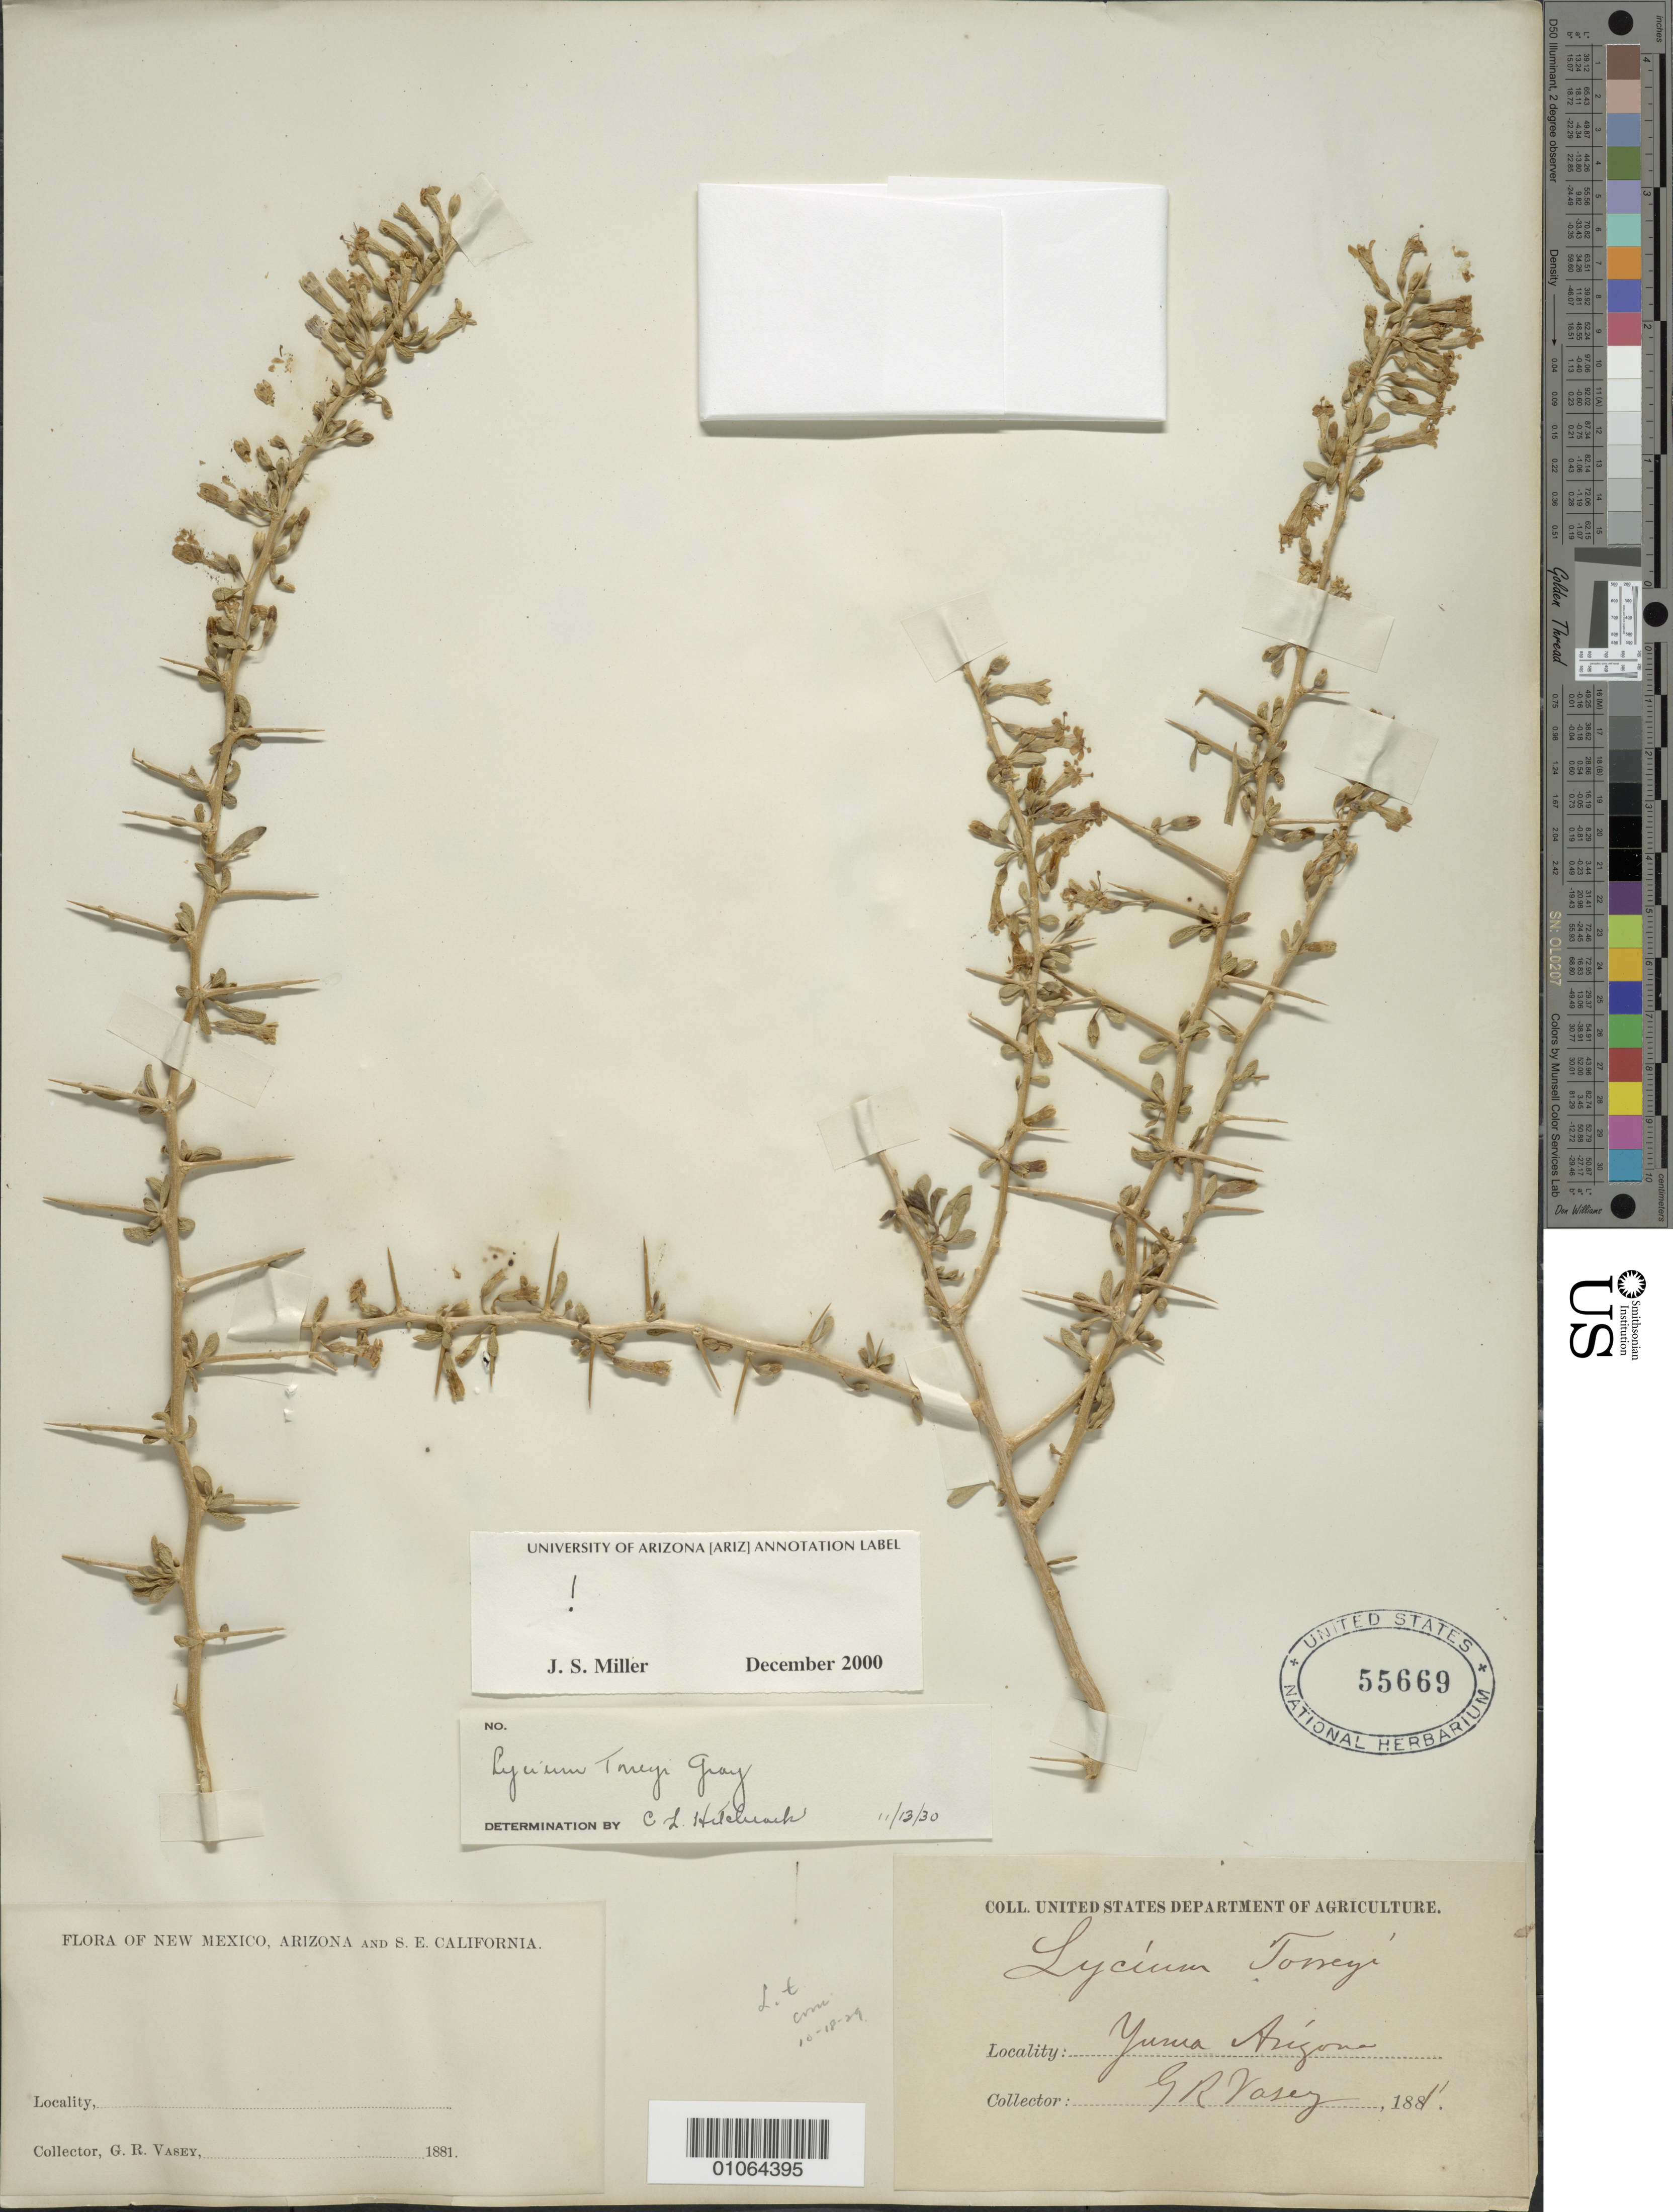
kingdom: Plantae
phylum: Tracheophyta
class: Magnoliopsida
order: Solanales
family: Solanaceae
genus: Lycium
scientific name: Lycium torreyi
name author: A. Gray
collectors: G. R. Vasey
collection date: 1881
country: United States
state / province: Arizona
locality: Yuma.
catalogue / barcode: US 55669